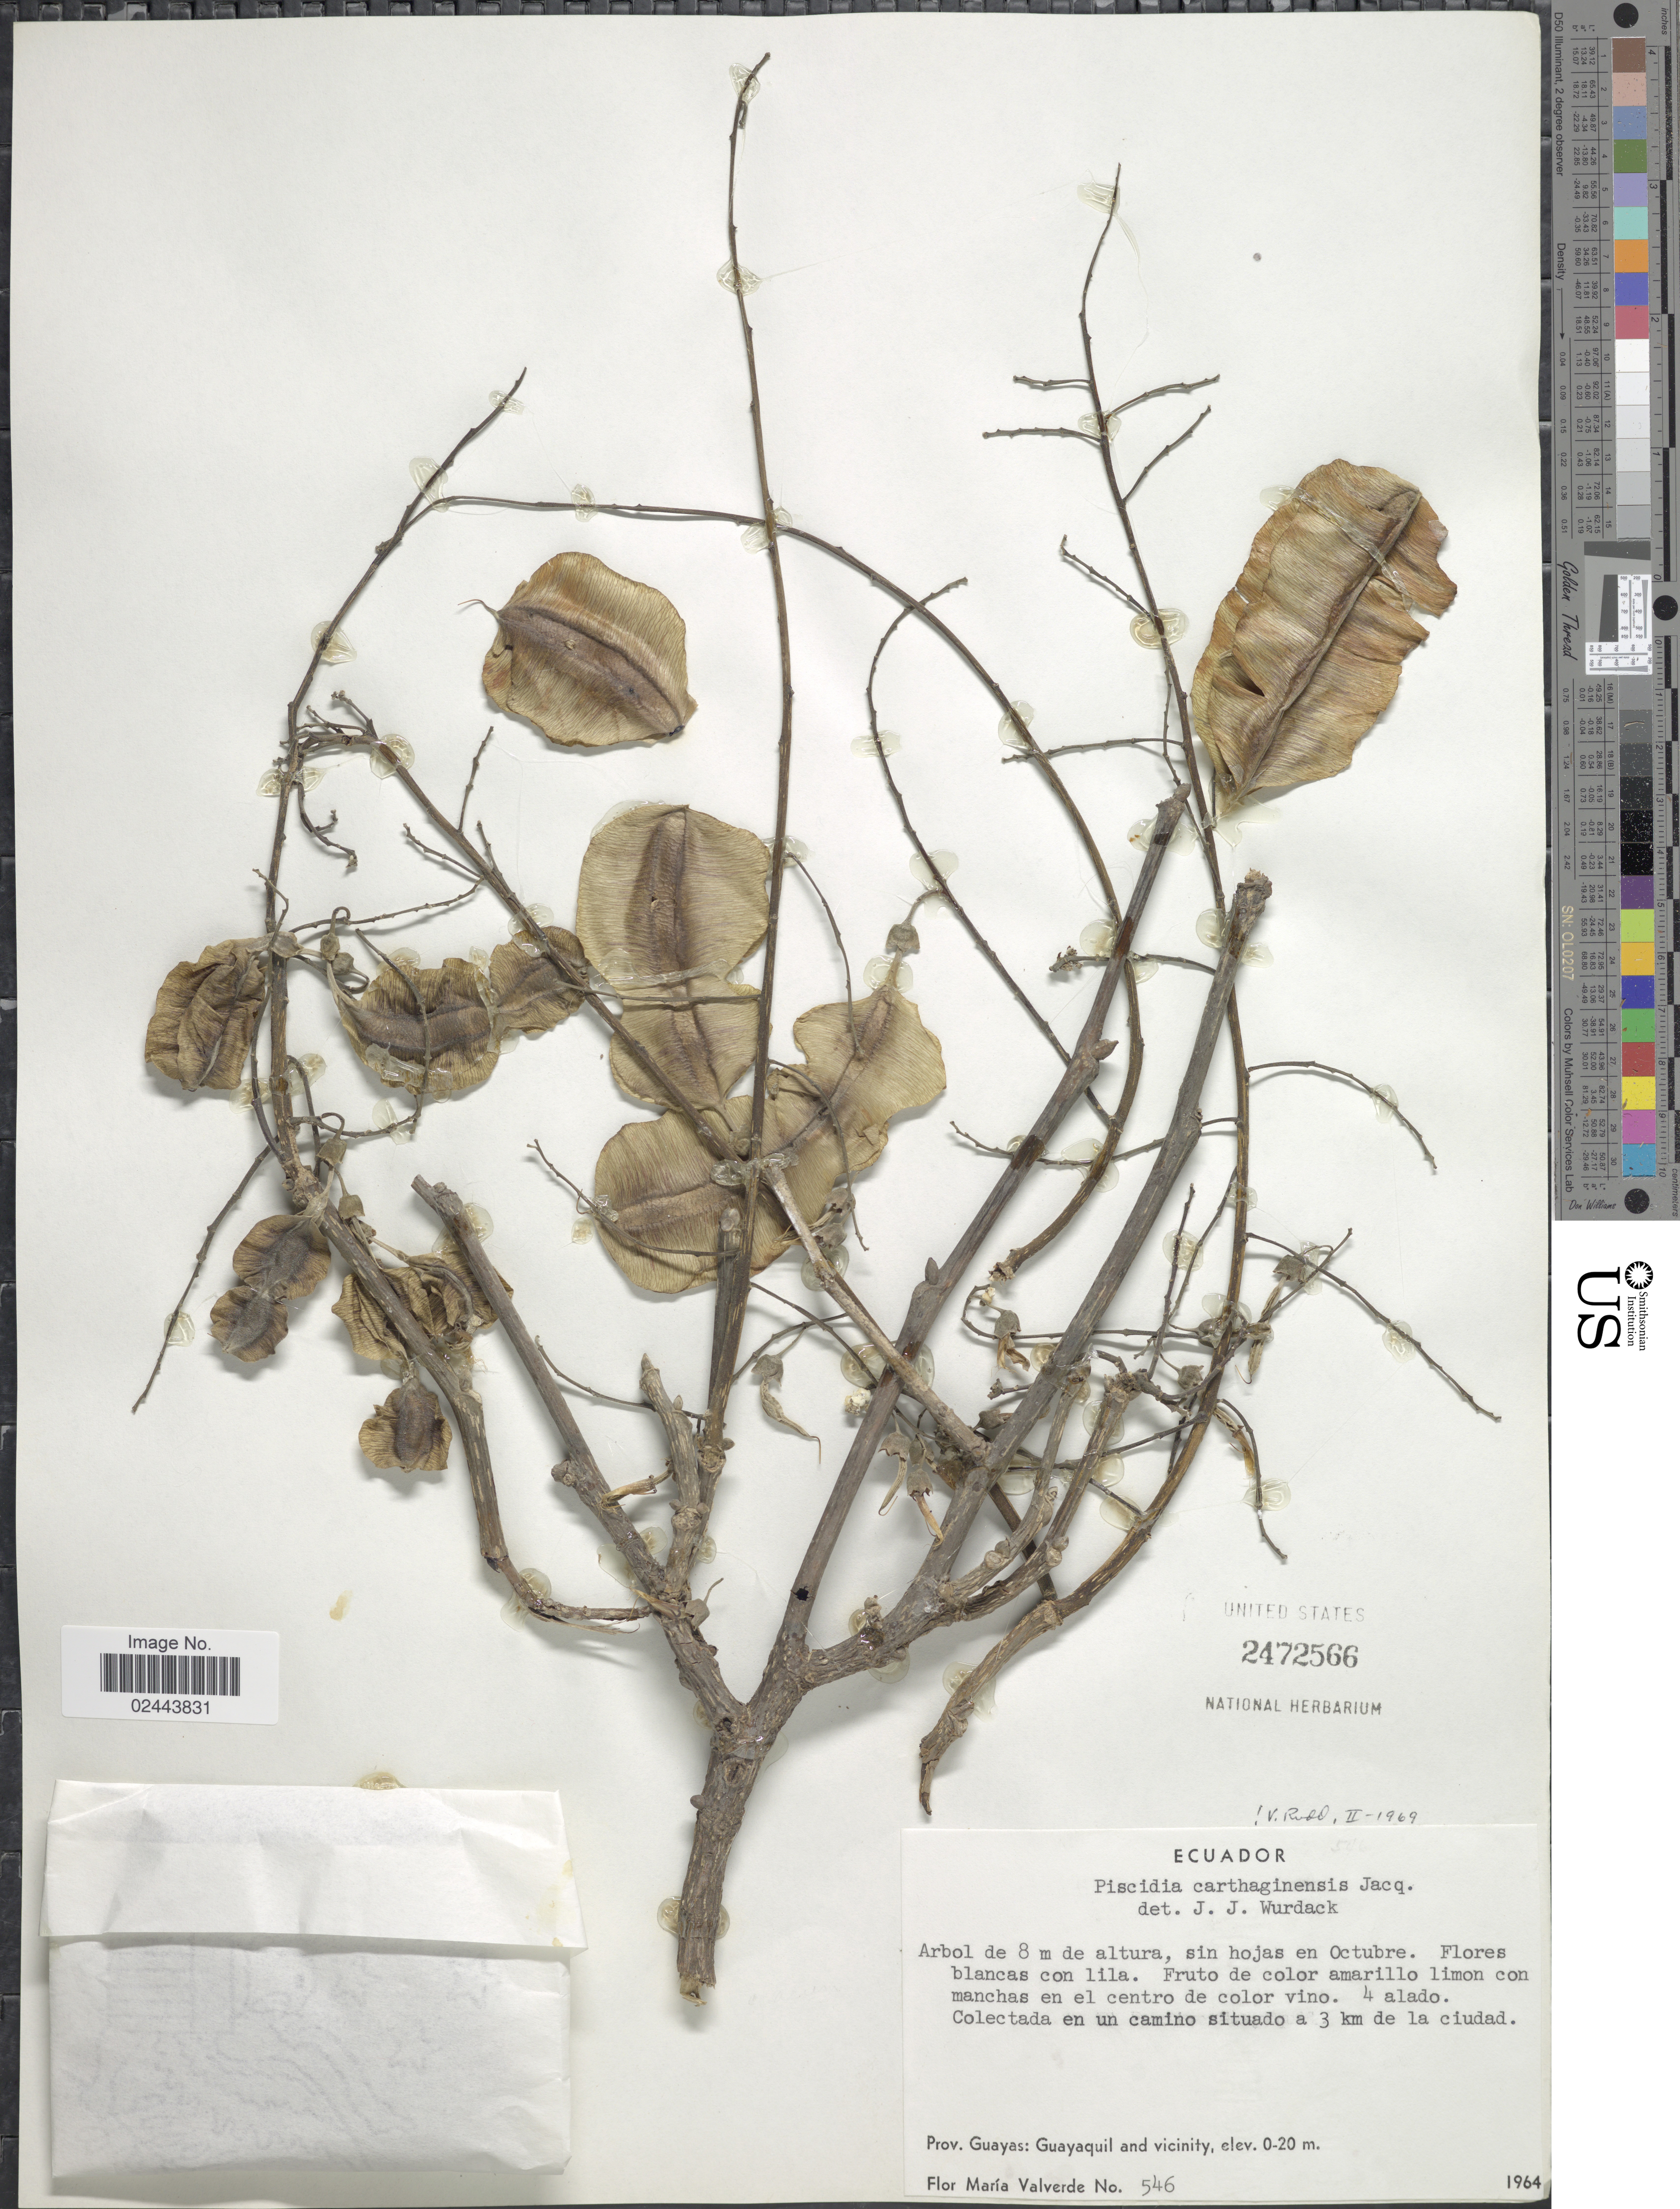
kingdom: Plantae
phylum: Tracheophyta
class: Magnoliopsida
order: Fabales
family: Fabaceae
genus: Piscidia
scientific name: Piscidia carthagenensis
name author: Jacq.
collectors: F. M. Valverde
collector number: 546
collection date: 1964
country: Ecuador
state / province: Guayas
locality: Guayaquil and vicinity, en un camino situado a 3 km de la ciudad.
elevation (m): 0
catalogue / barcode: US 2472566